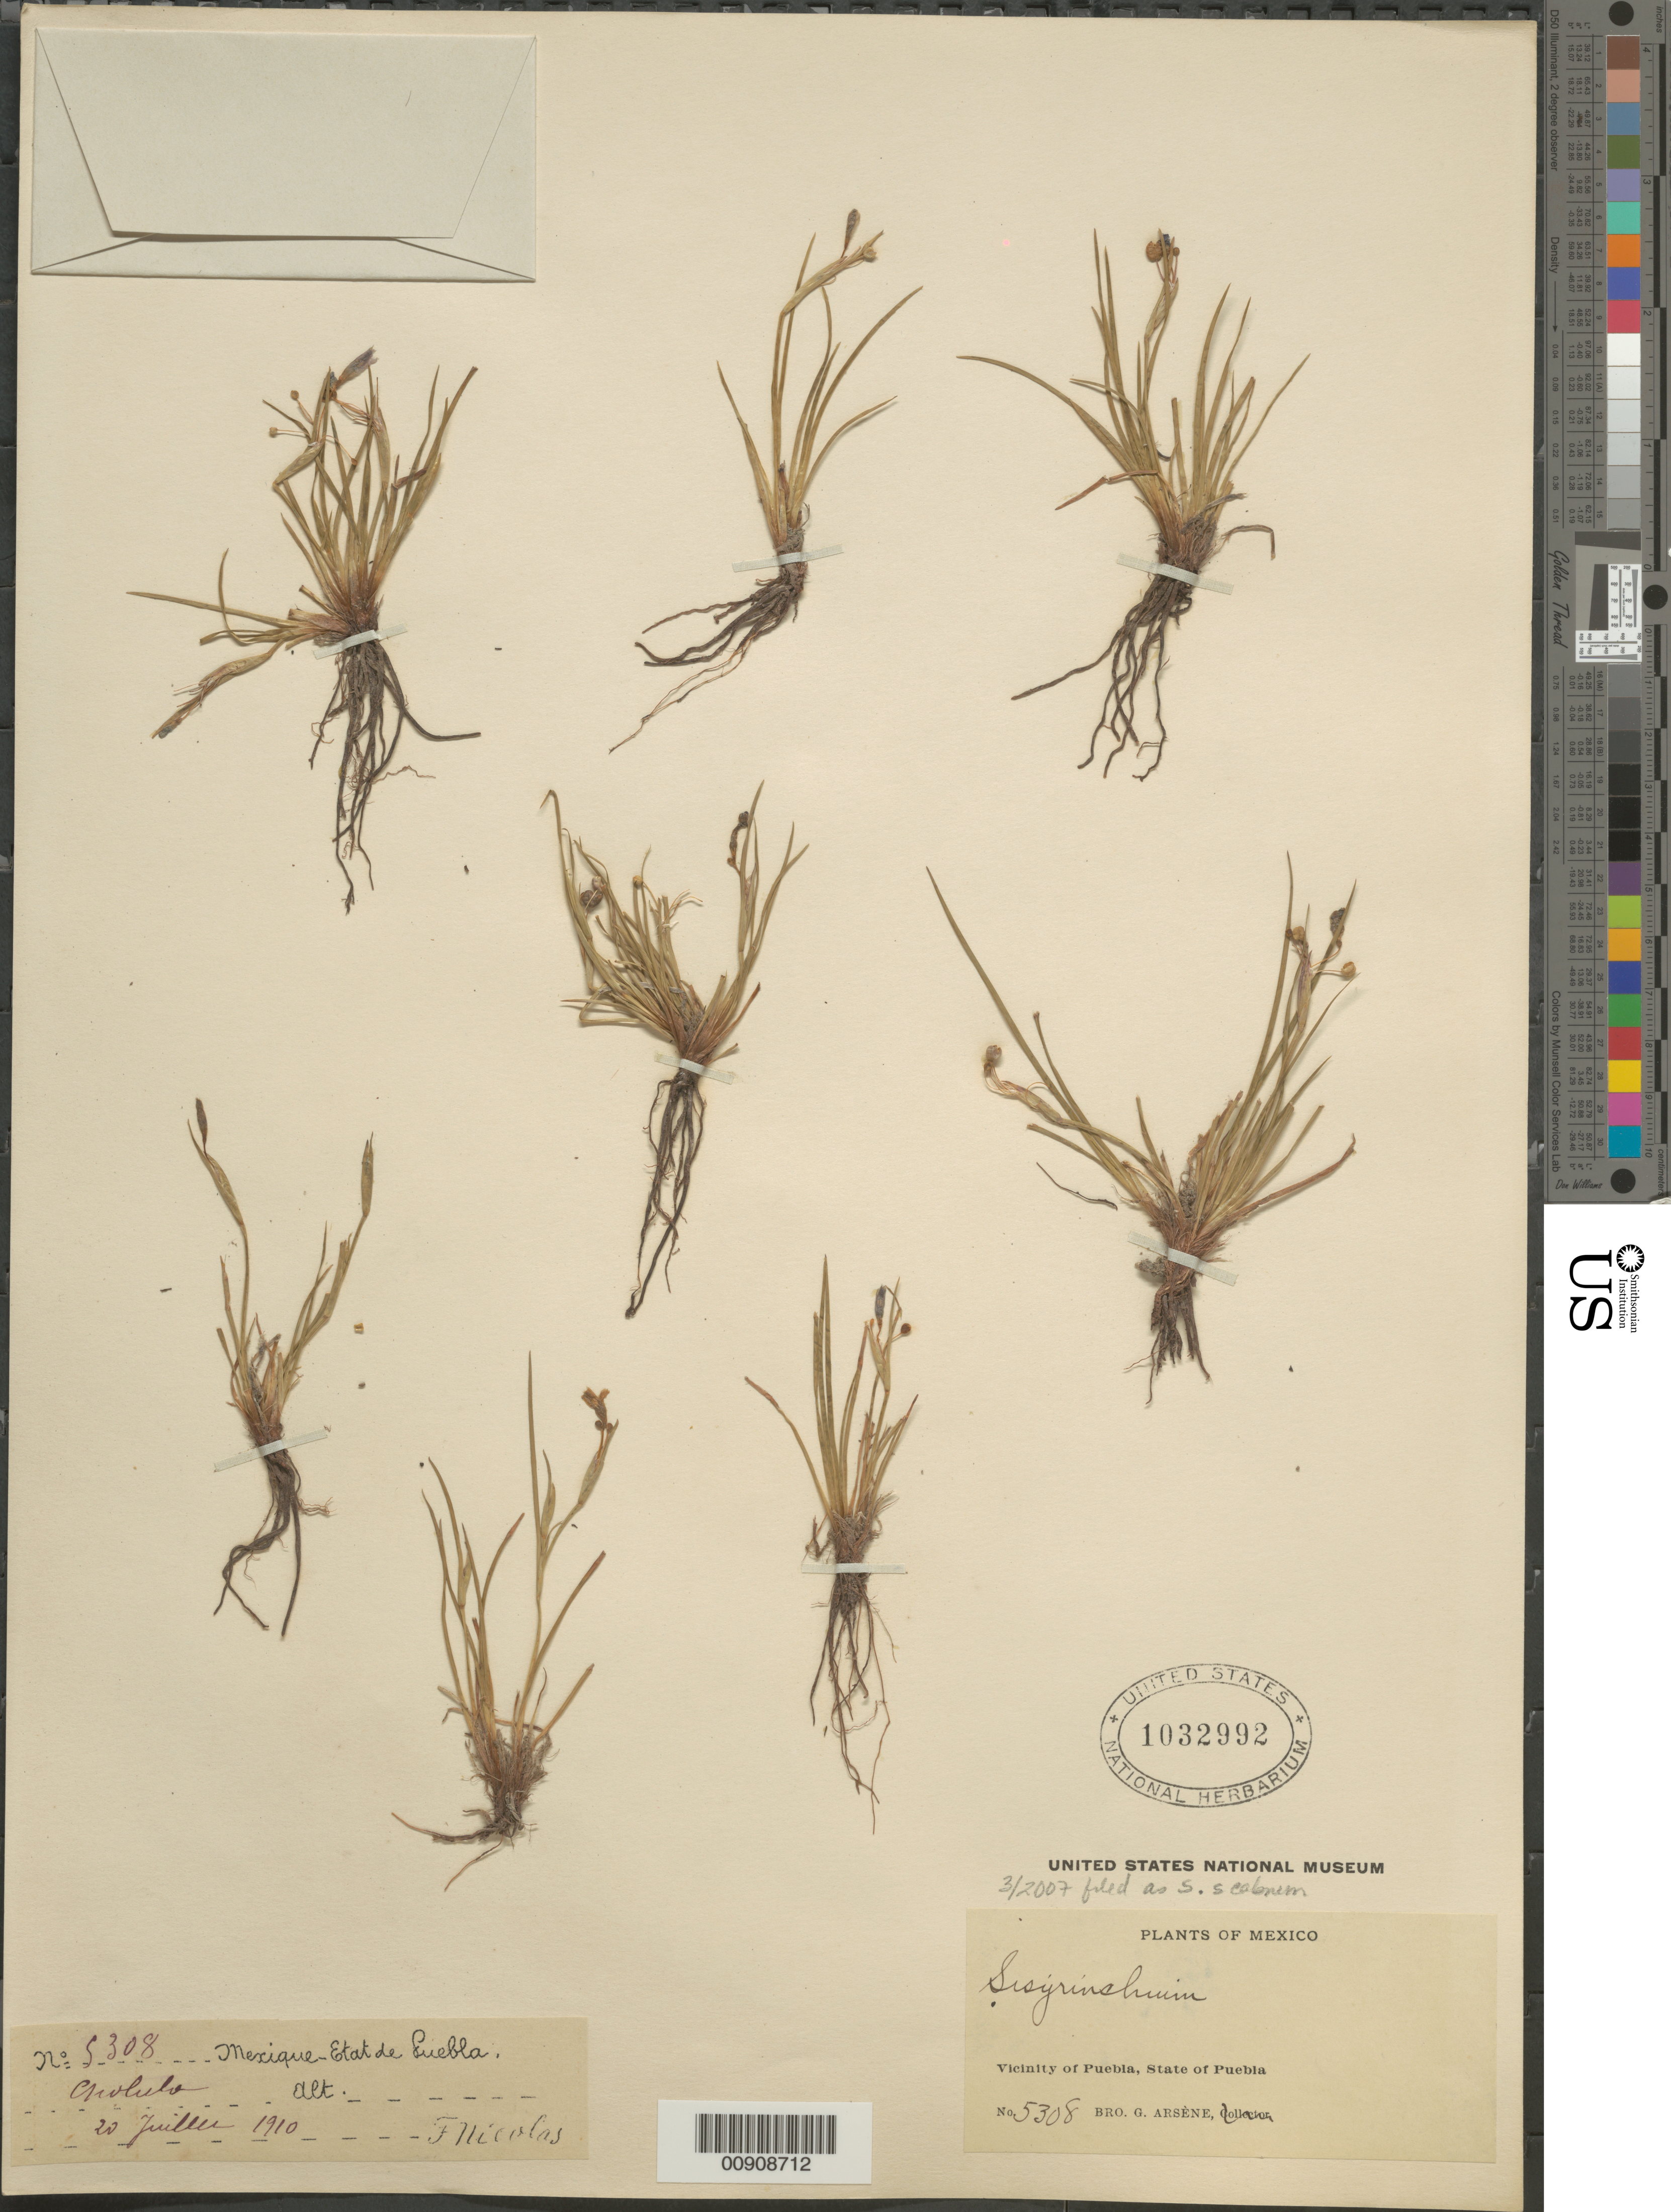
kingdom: Plantae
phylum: Tracheophyta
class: Liliopsida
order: Asparagales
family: Iridaceae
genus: Sisyrinchium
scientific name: Sisyrinchium scabrum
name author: Schltdl. & Cham.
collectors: B. Nicolas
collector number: Arsene, Bro. G. No. 5308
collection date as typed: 20 Jul 1910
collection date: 1910-07-20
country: Mexico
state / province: Puebla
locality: Cholula. Vicinity of Puebla, State of Puebla.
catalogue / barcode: US 1032992